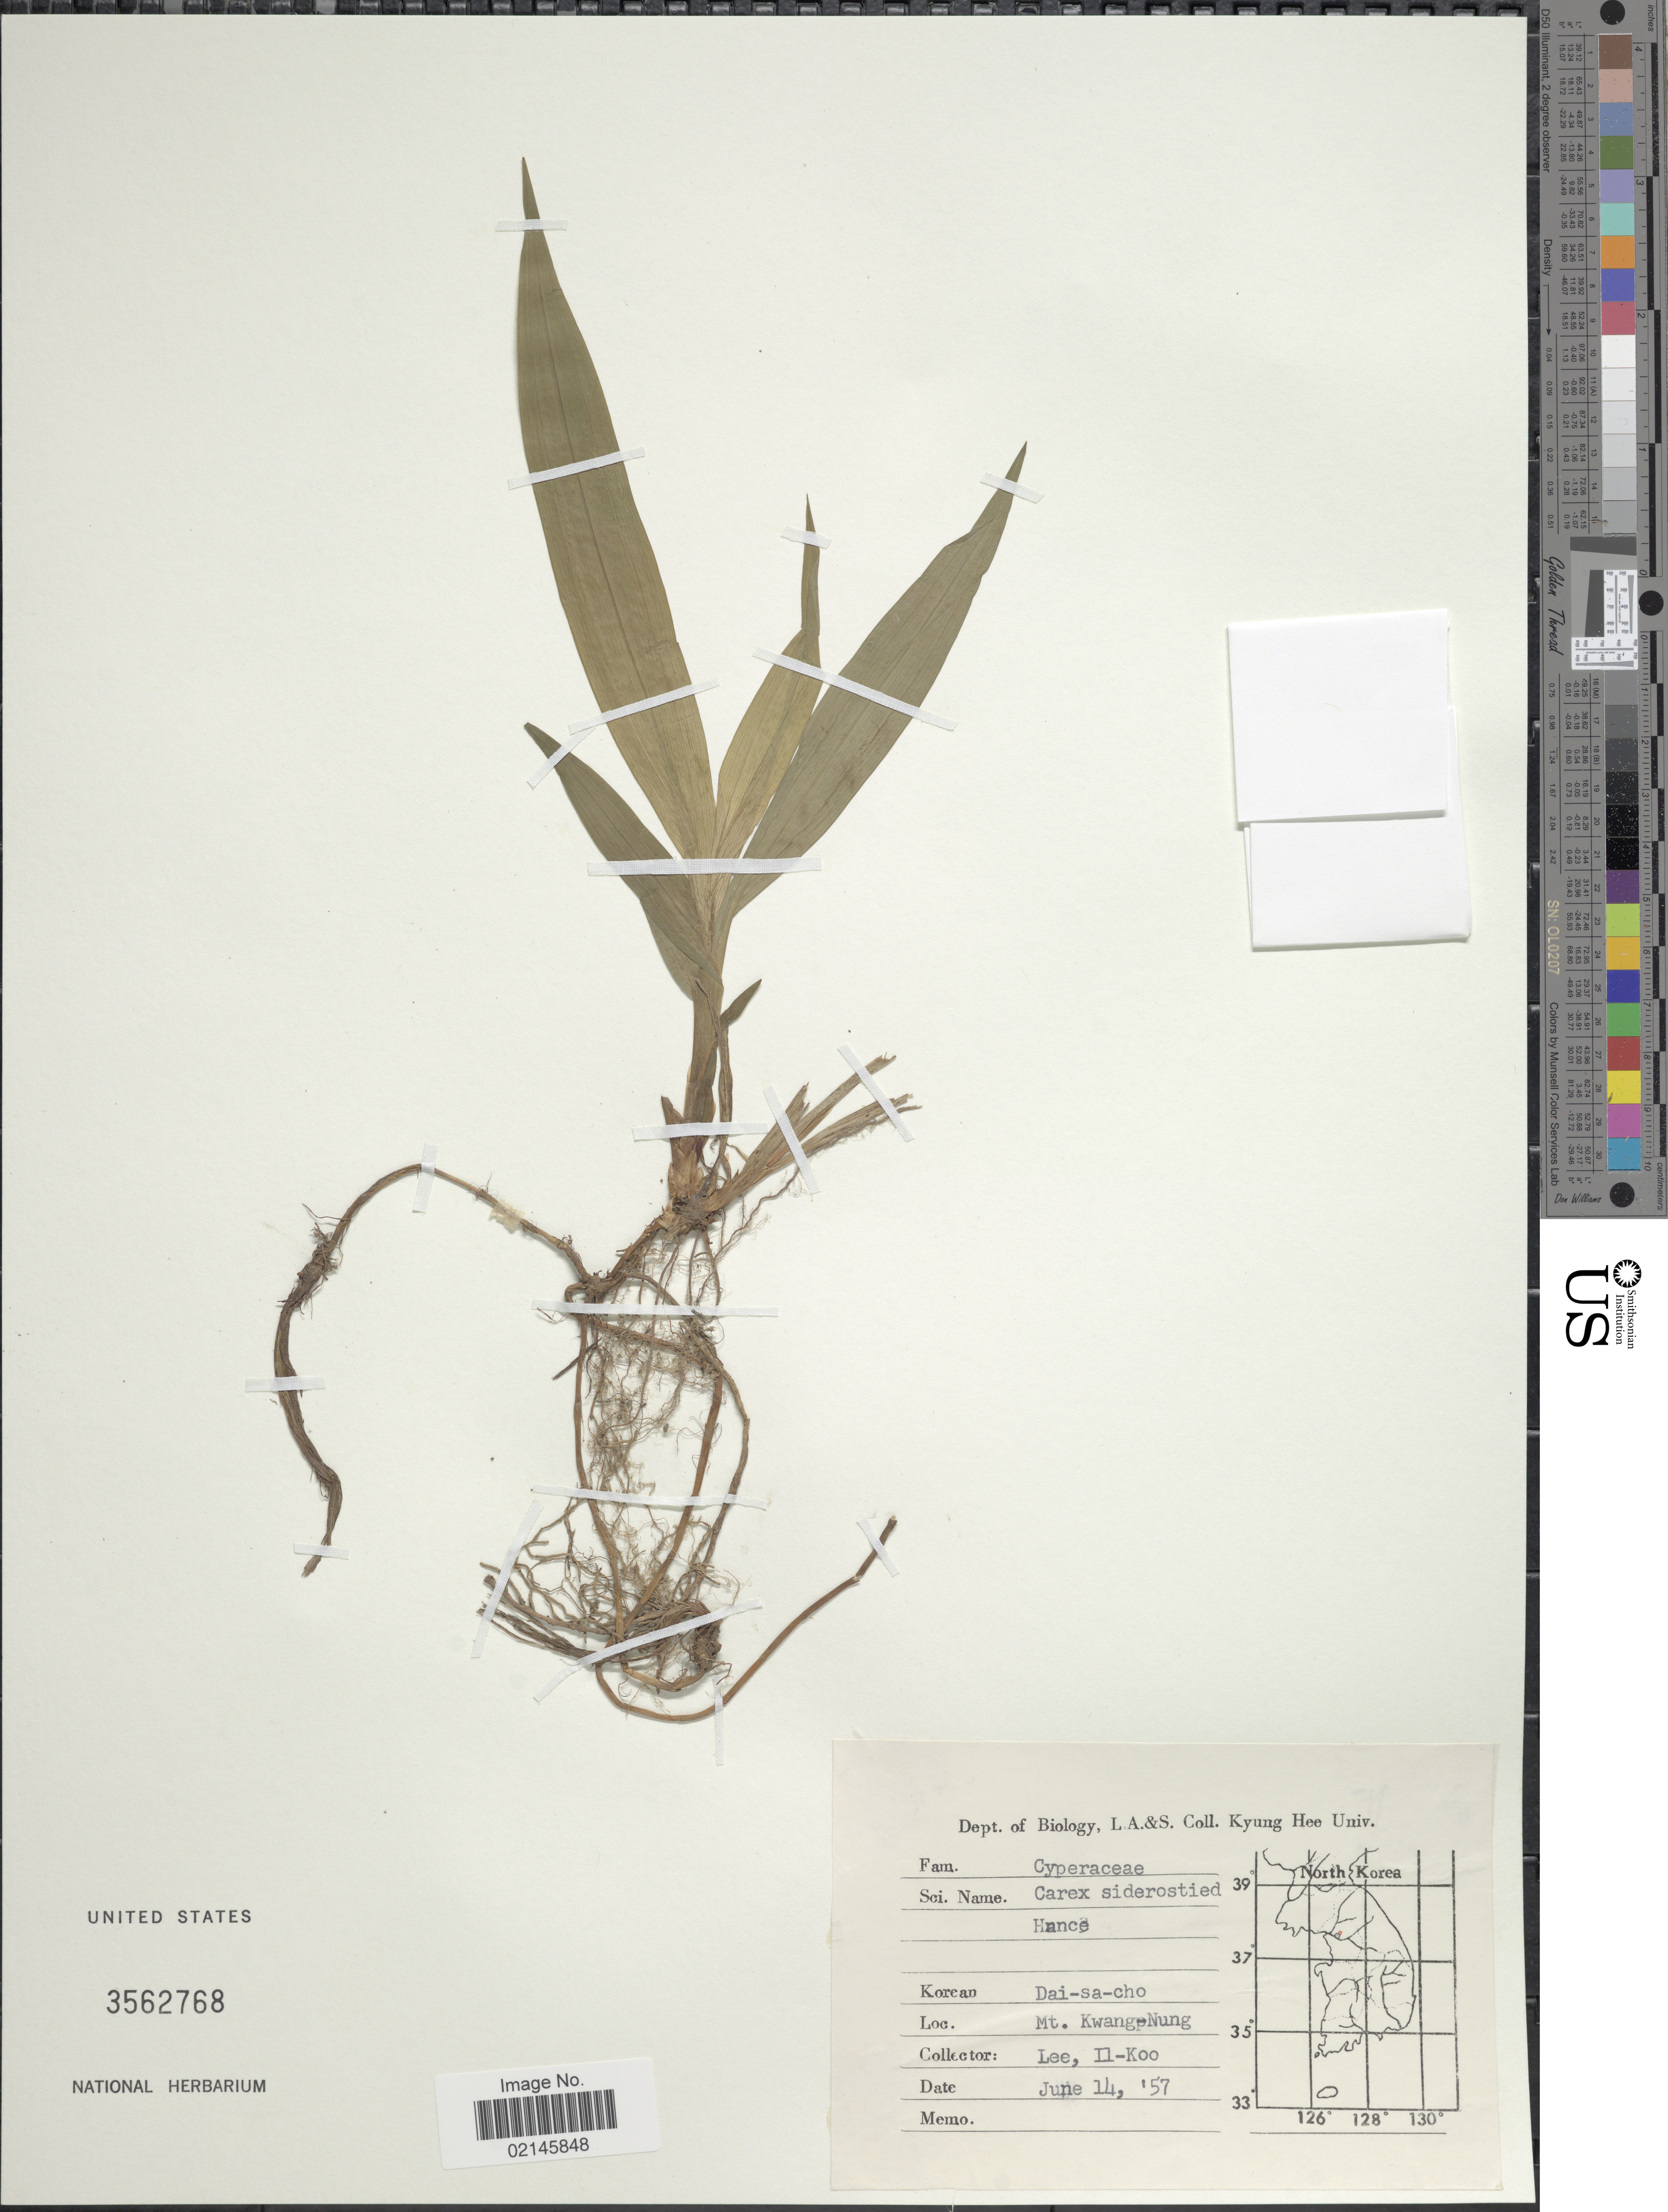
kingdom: Plantae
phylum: Tracheophyta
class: Liliopsida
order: Poales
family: Cyperaceae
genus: Carex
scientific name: Carex siderosticta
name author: Hance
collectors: Il-Ko Lee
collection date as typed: Transcribed d/m/y: 14/6/57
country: South Korea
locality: Mt. Kwang-Nung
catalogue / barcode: US 3562768